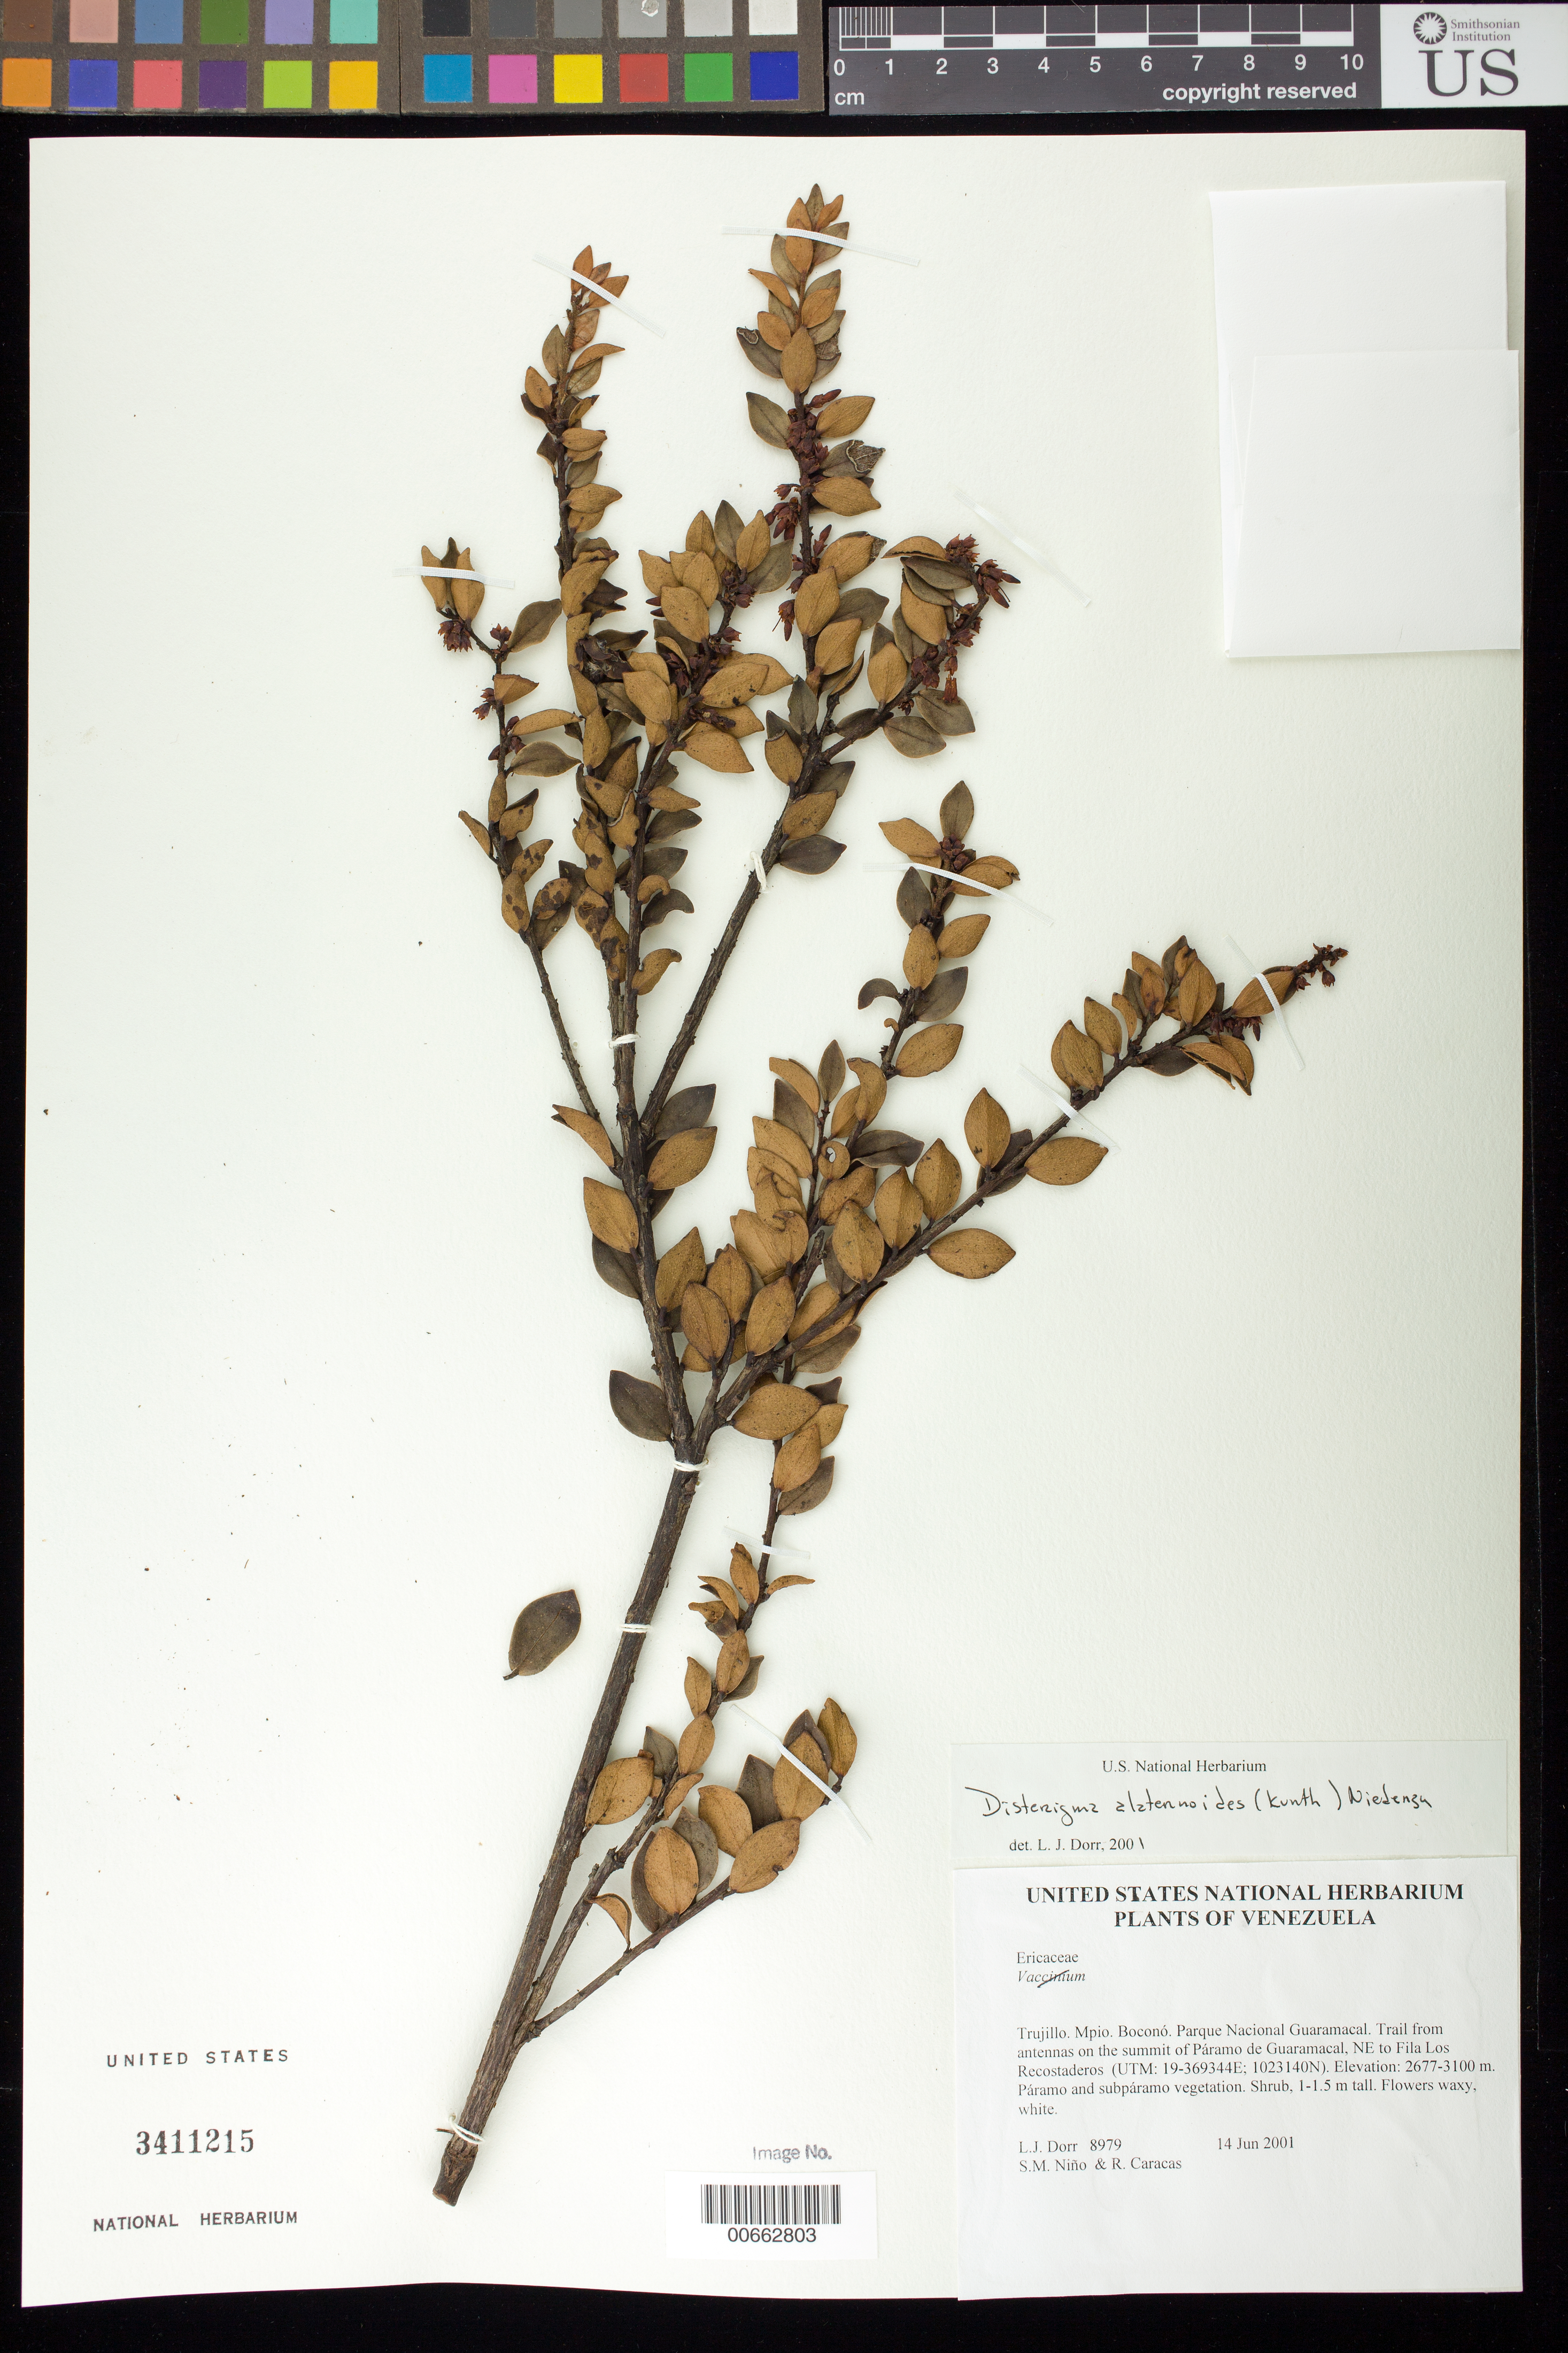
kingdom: Plantae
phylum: Tracheophyta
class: Magnoliopsida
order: Ericales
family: Ericaceae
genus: Disterigma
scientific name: Disterigma alaternoides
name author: (Kunth) Nied.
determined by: Dorr, L. J., (BOT), Smithsonian Institution - National Museum of Natural History (UNITED STATES)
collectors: L. J. Dorr, S. M. Niño & R. Caracas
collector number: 8979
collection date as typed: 14 Jun 2001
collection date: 2001-06-14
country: Venezuela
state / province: Trujillo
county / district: Boconó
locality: Parque Nacional Guaramacal. Trail from antennas on the summit of Páramo de Guaramacal, NE to Fila Los Recostaderos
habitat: Páramo and subpáramo vegetation.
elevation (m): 2677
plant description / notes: NY, PORT, US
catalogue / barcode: US 3411215